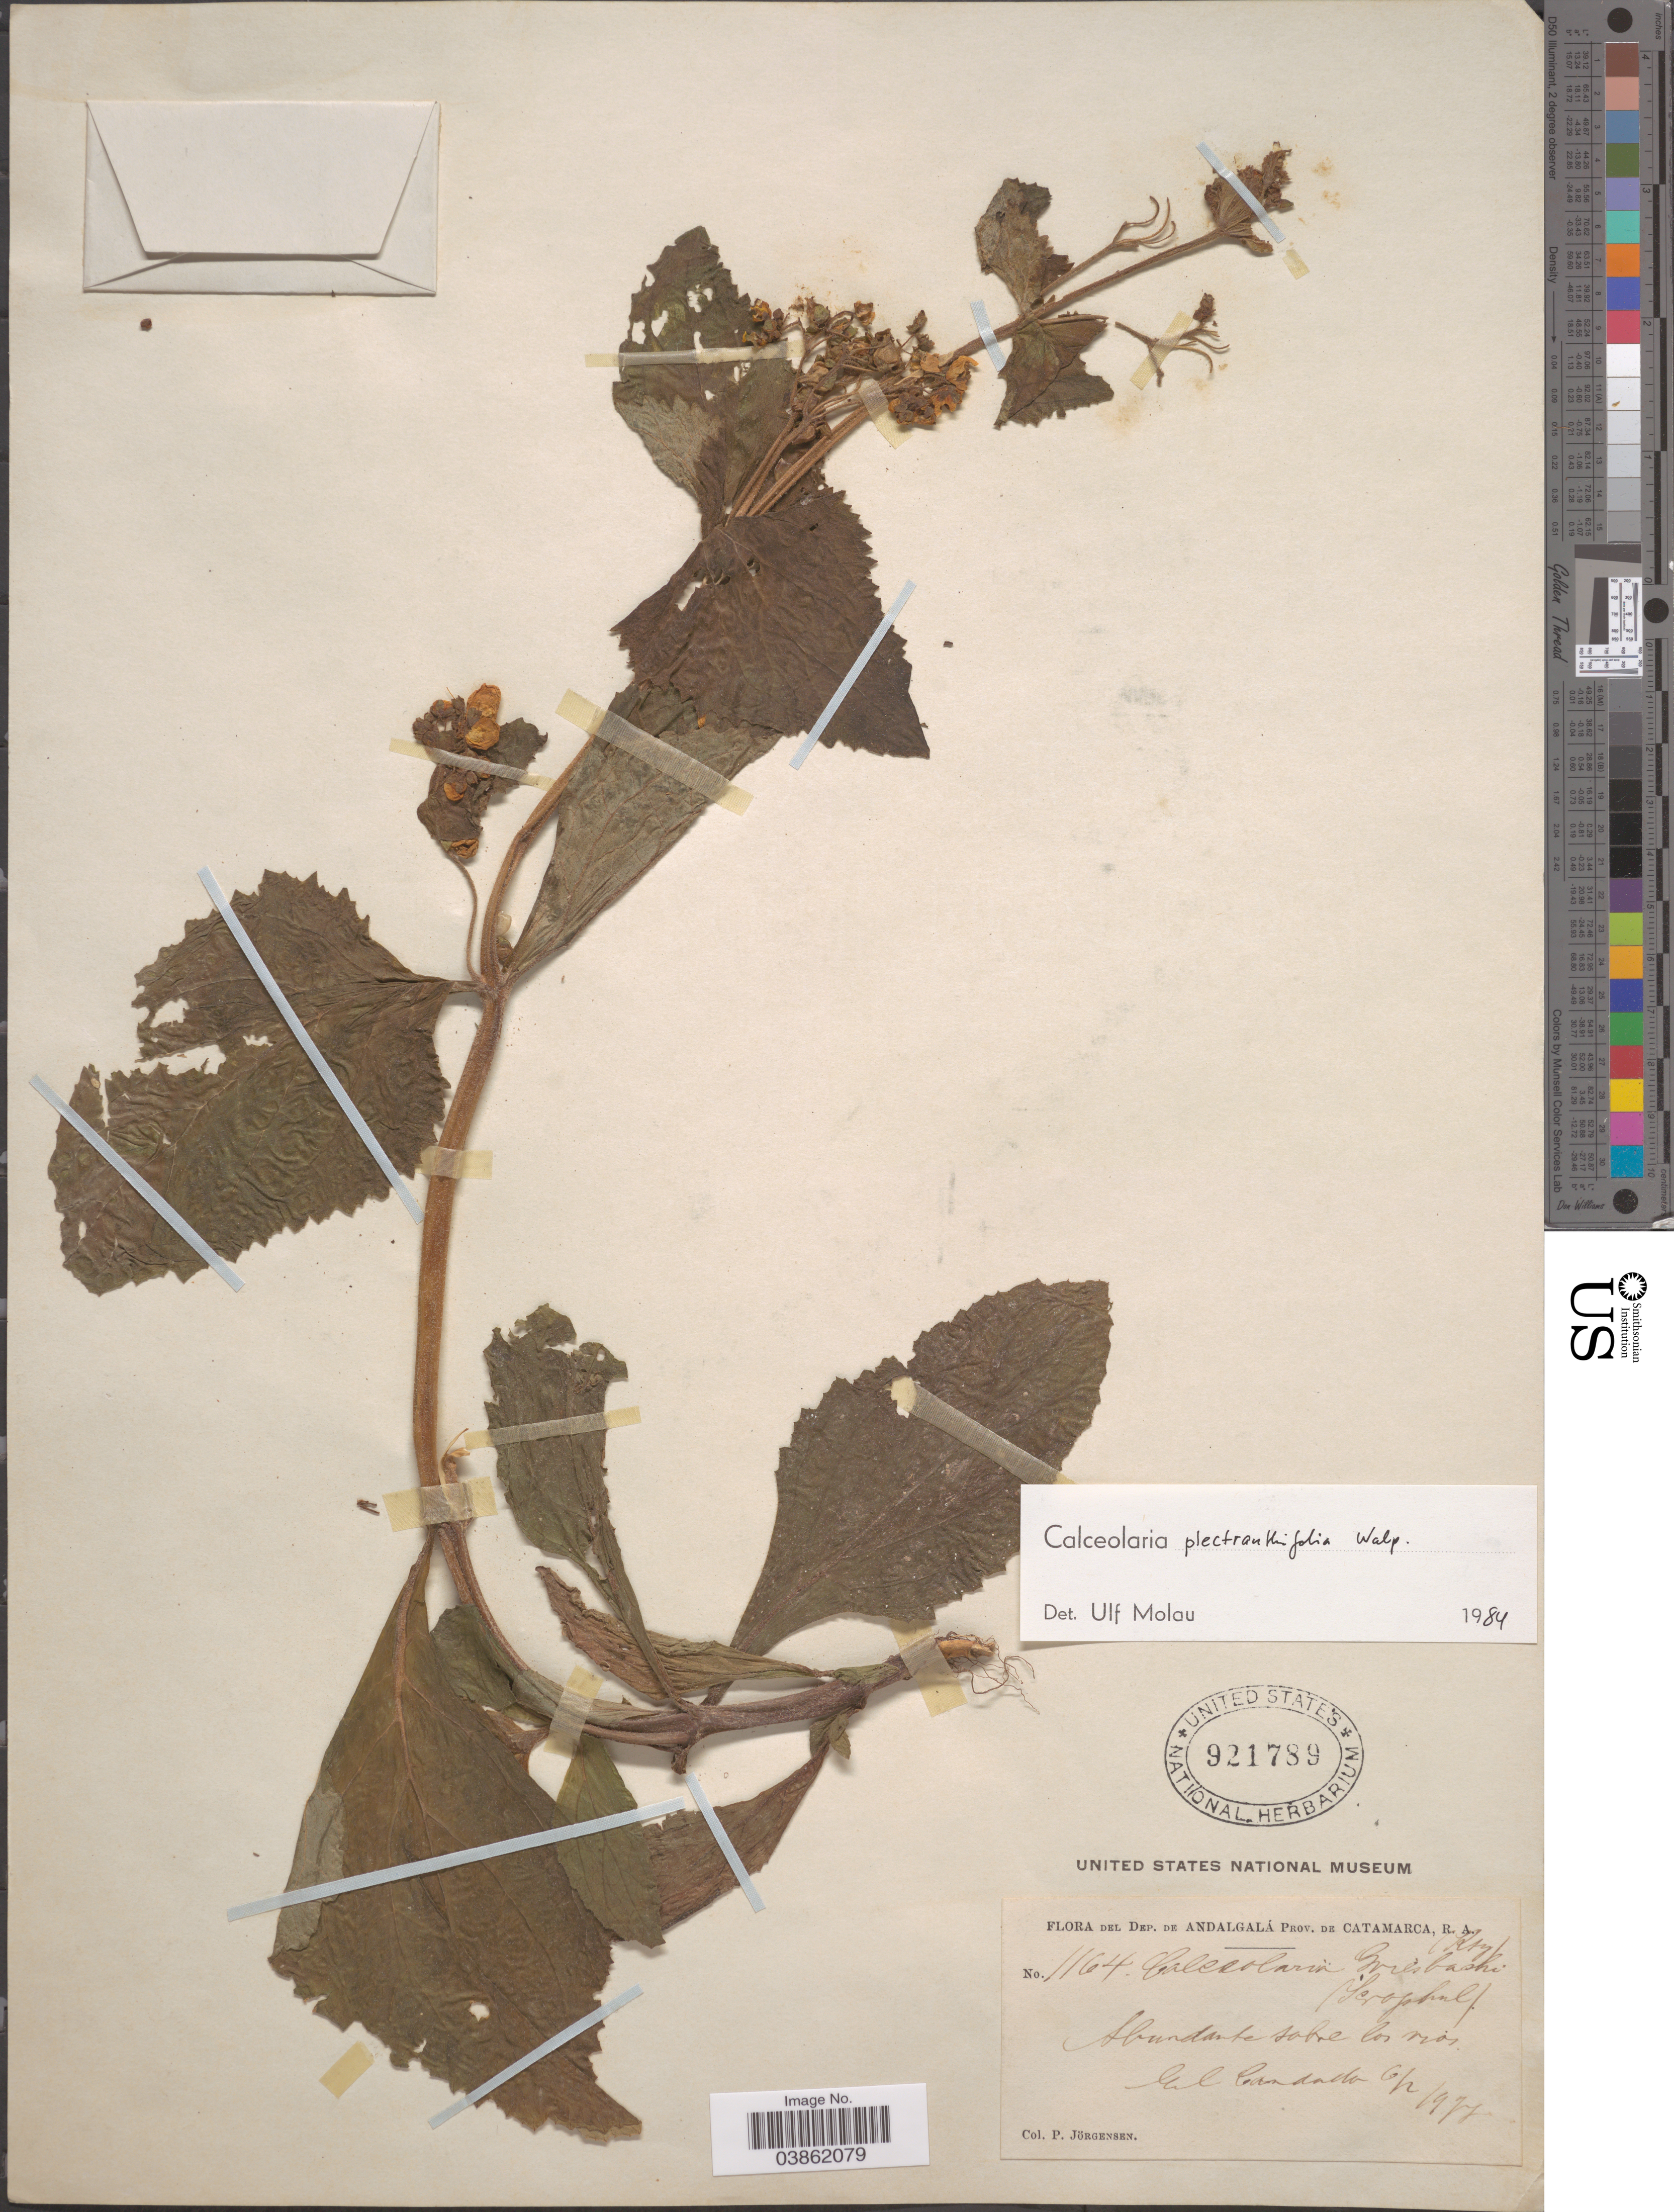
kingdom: Plantae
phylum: Tracheophyta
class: Magnoliopsida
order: Lamiales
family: Calceolariaceae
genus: Calceolaria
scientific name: Calceolaria plectranthifolia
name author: Walp.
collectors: P. Jörgensen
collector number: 1164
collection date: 1977-02-06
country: Argentina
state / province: Catamarca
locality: Dep. de Andalgalá. El Candado.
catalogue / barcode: US 921789